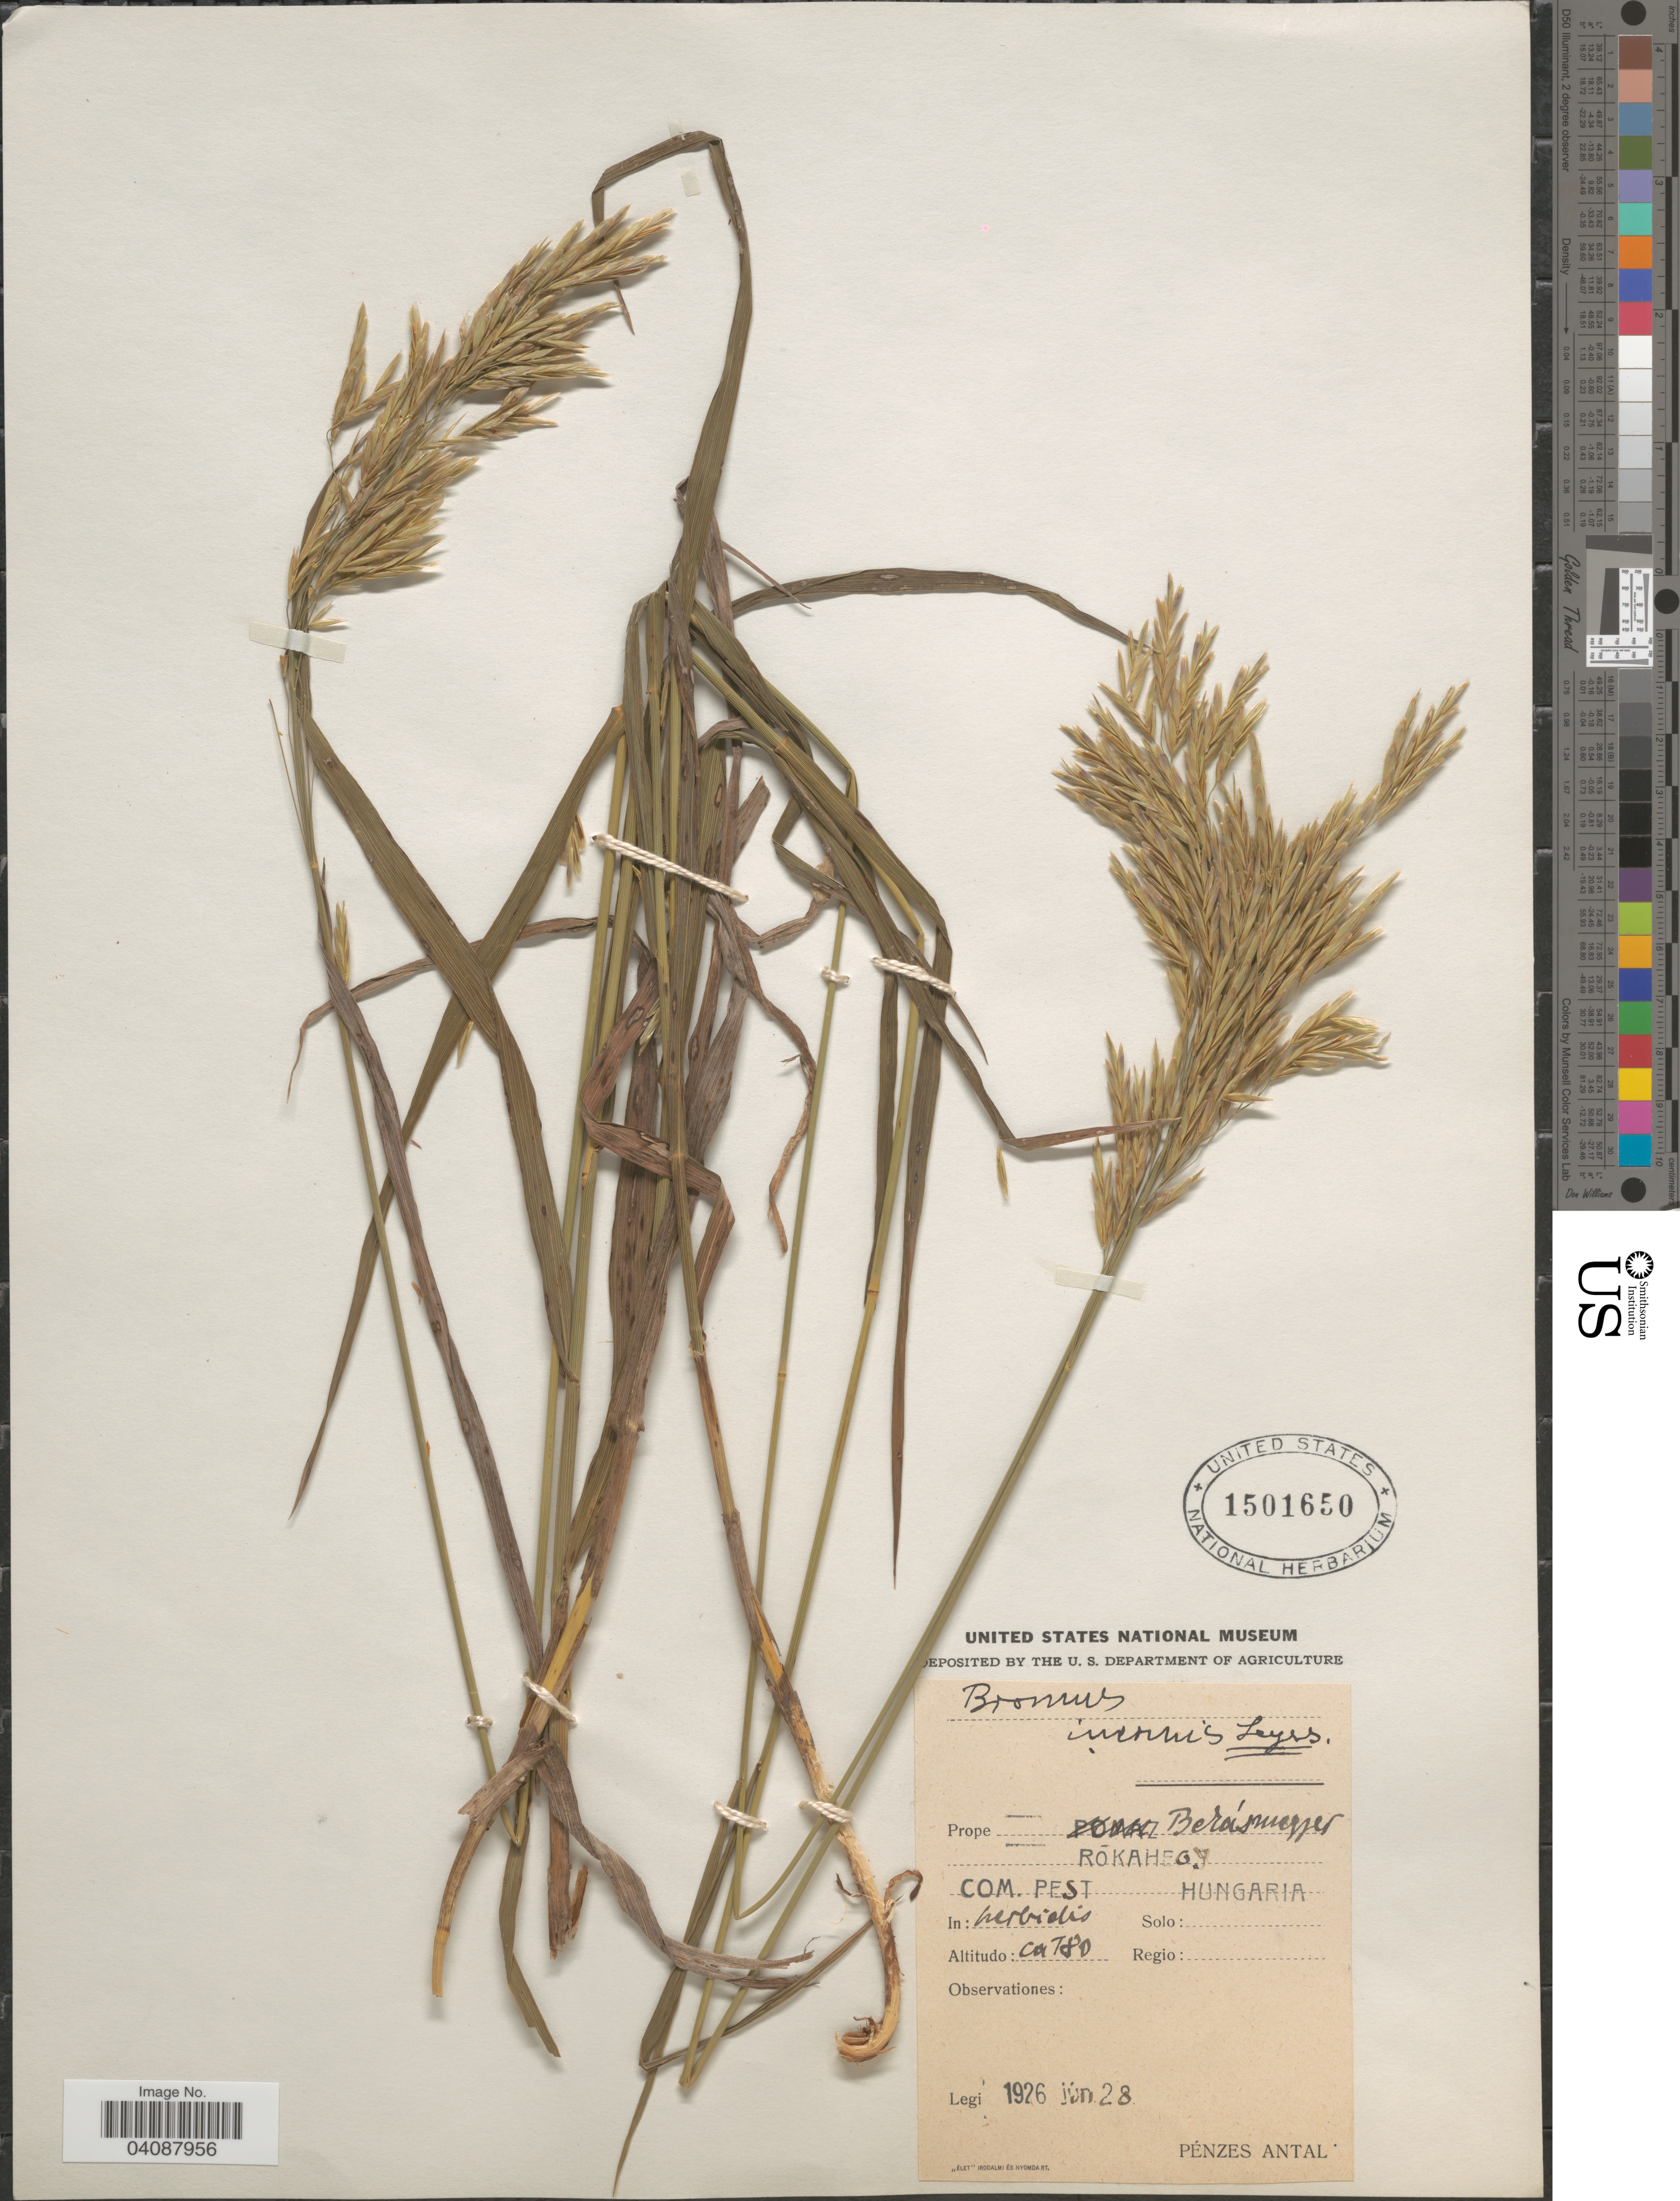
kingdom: Plantae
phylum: Tracheophyta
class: Liliopsida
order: Poales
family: Poaceae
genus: Bromus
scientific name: Bromus inermis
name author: Leyss.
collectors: A. Pénzes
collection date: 1926-06-28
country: Hungary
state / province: Pest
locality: Prope Bekásmegyer. Rókahegy. Com. Pest. In herbidis.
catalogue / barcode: US 1501650